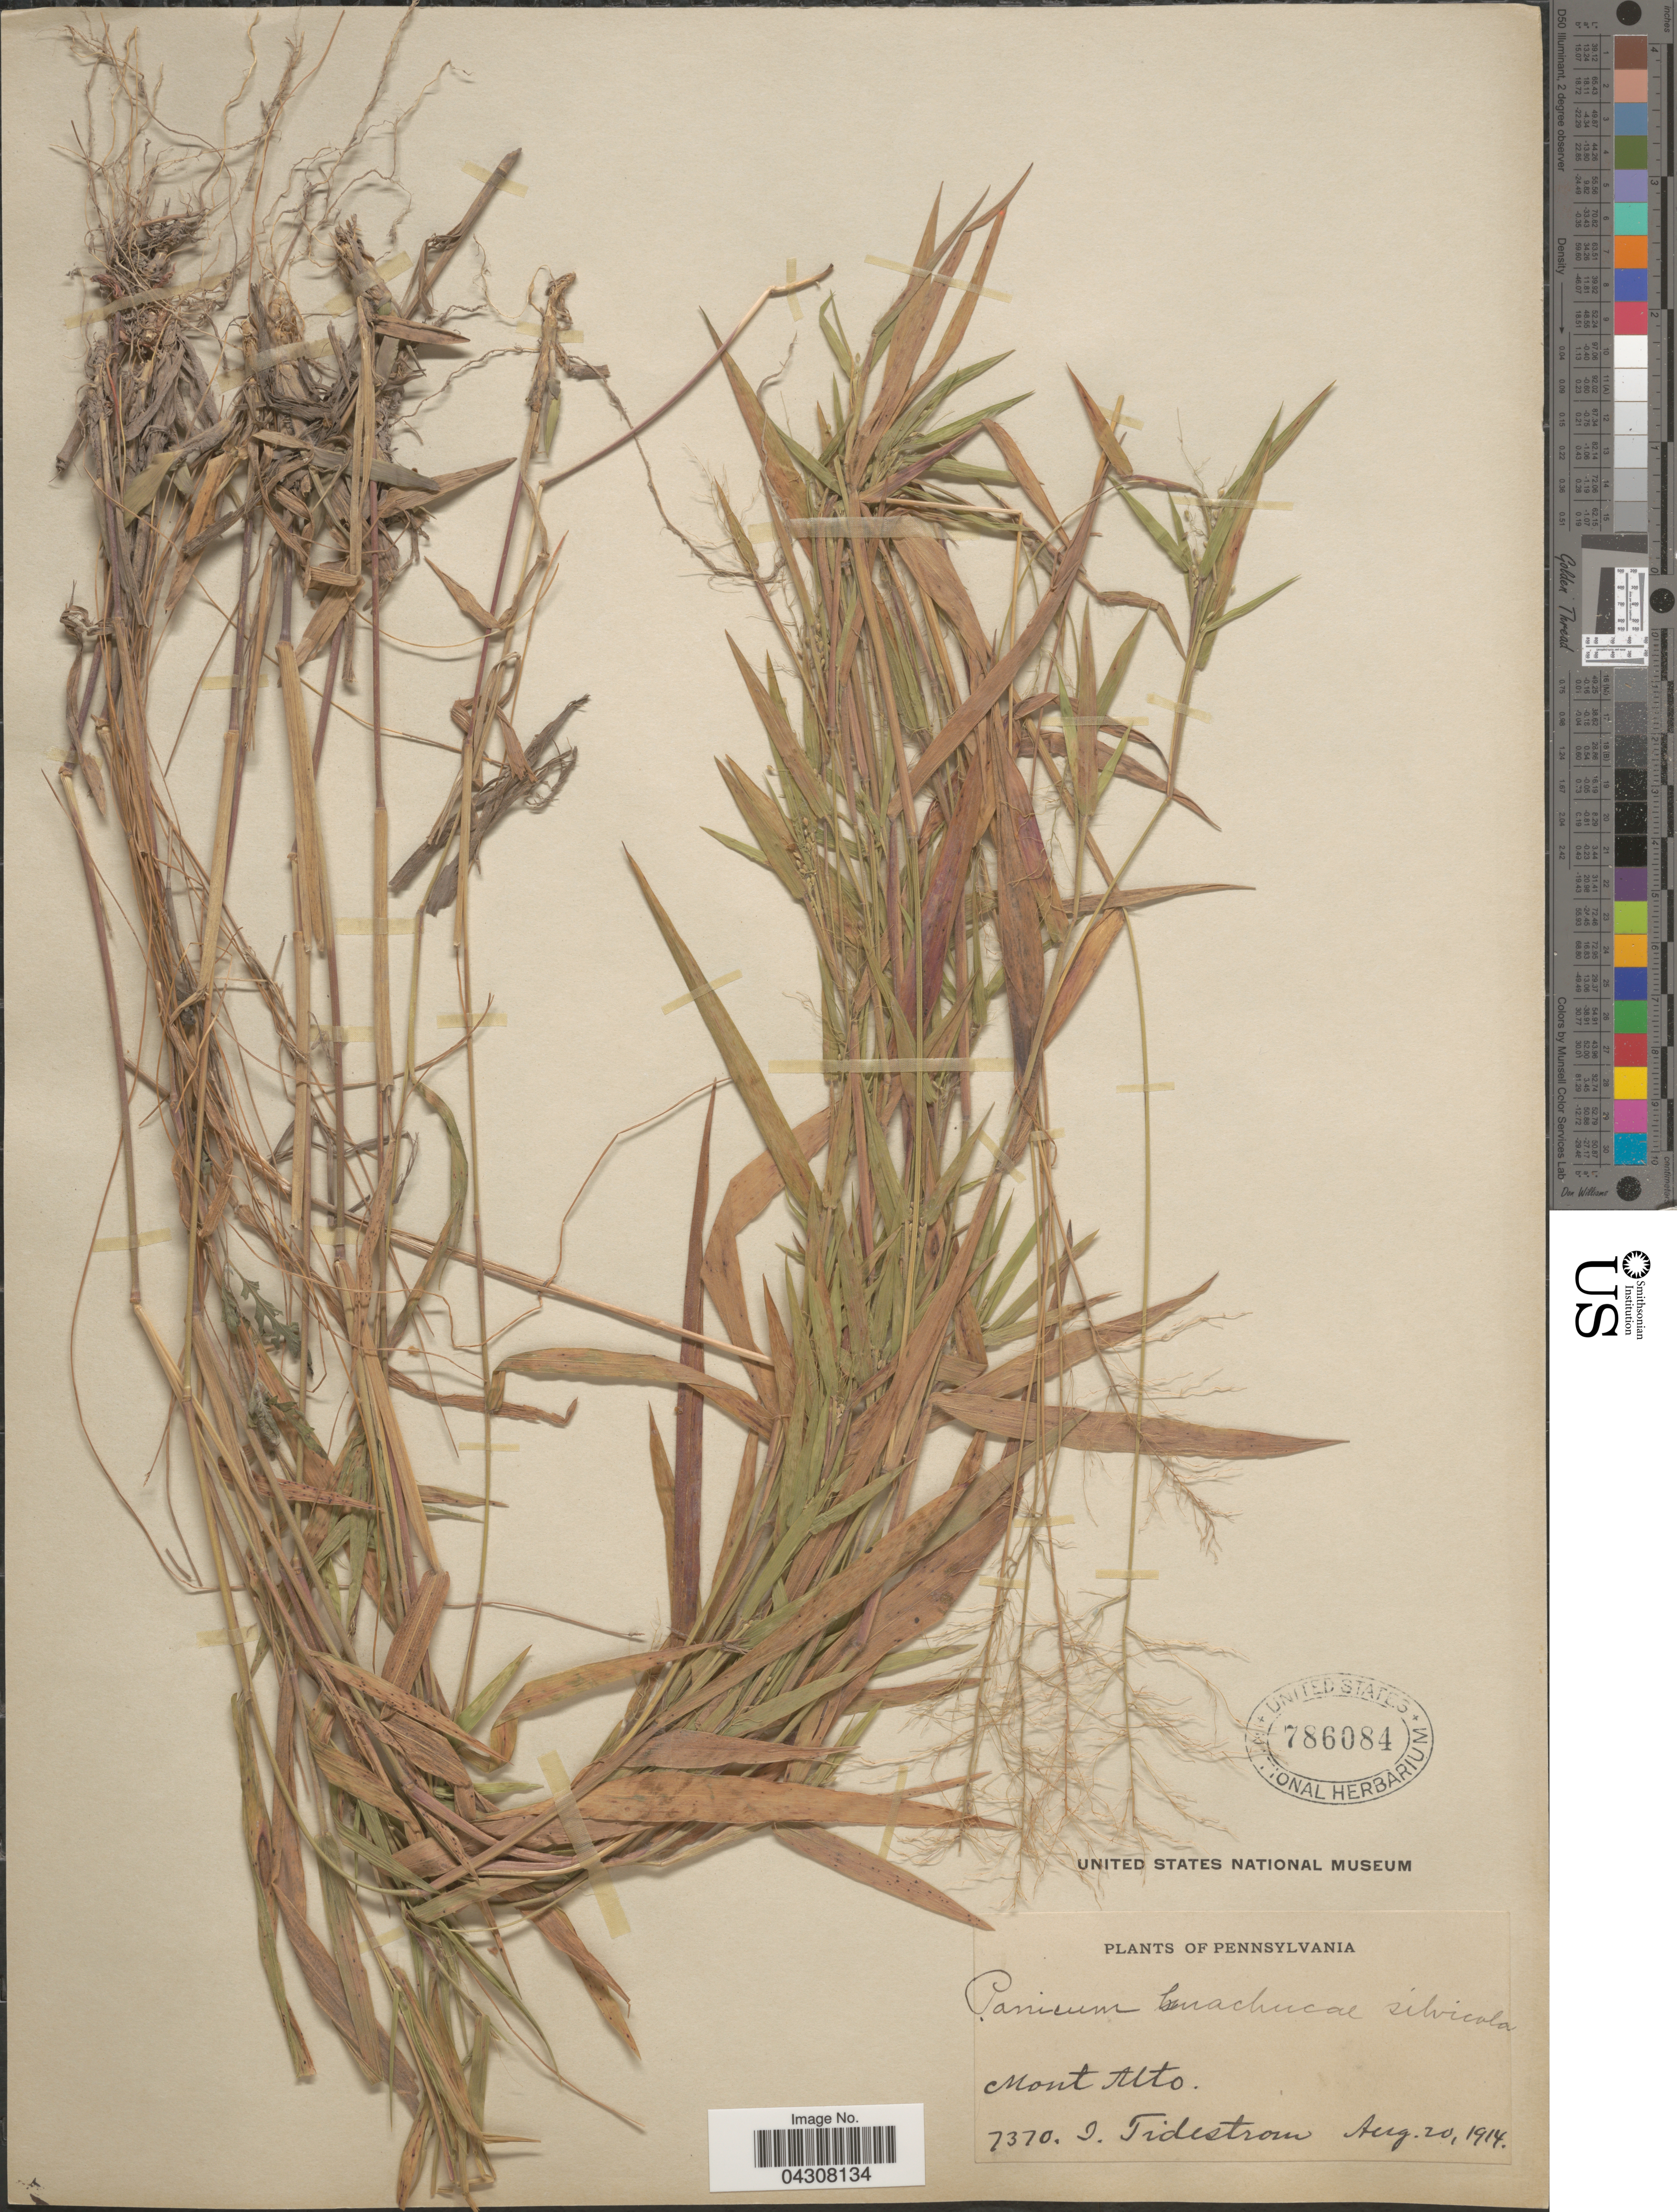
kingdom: Plantae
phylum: Tracheophyta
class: Liliopsida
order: Poales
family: Poaceae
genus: Dichanthelium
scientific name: Dichanthelium acuminatum var. acuminatum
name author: (Sw.) Gould & C.A. Clark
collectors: I. F. Tidestrom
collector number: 7370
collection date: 1914-08-20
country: United States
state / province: Pennsylvania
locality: Mont Alto.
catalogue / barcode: US 786084